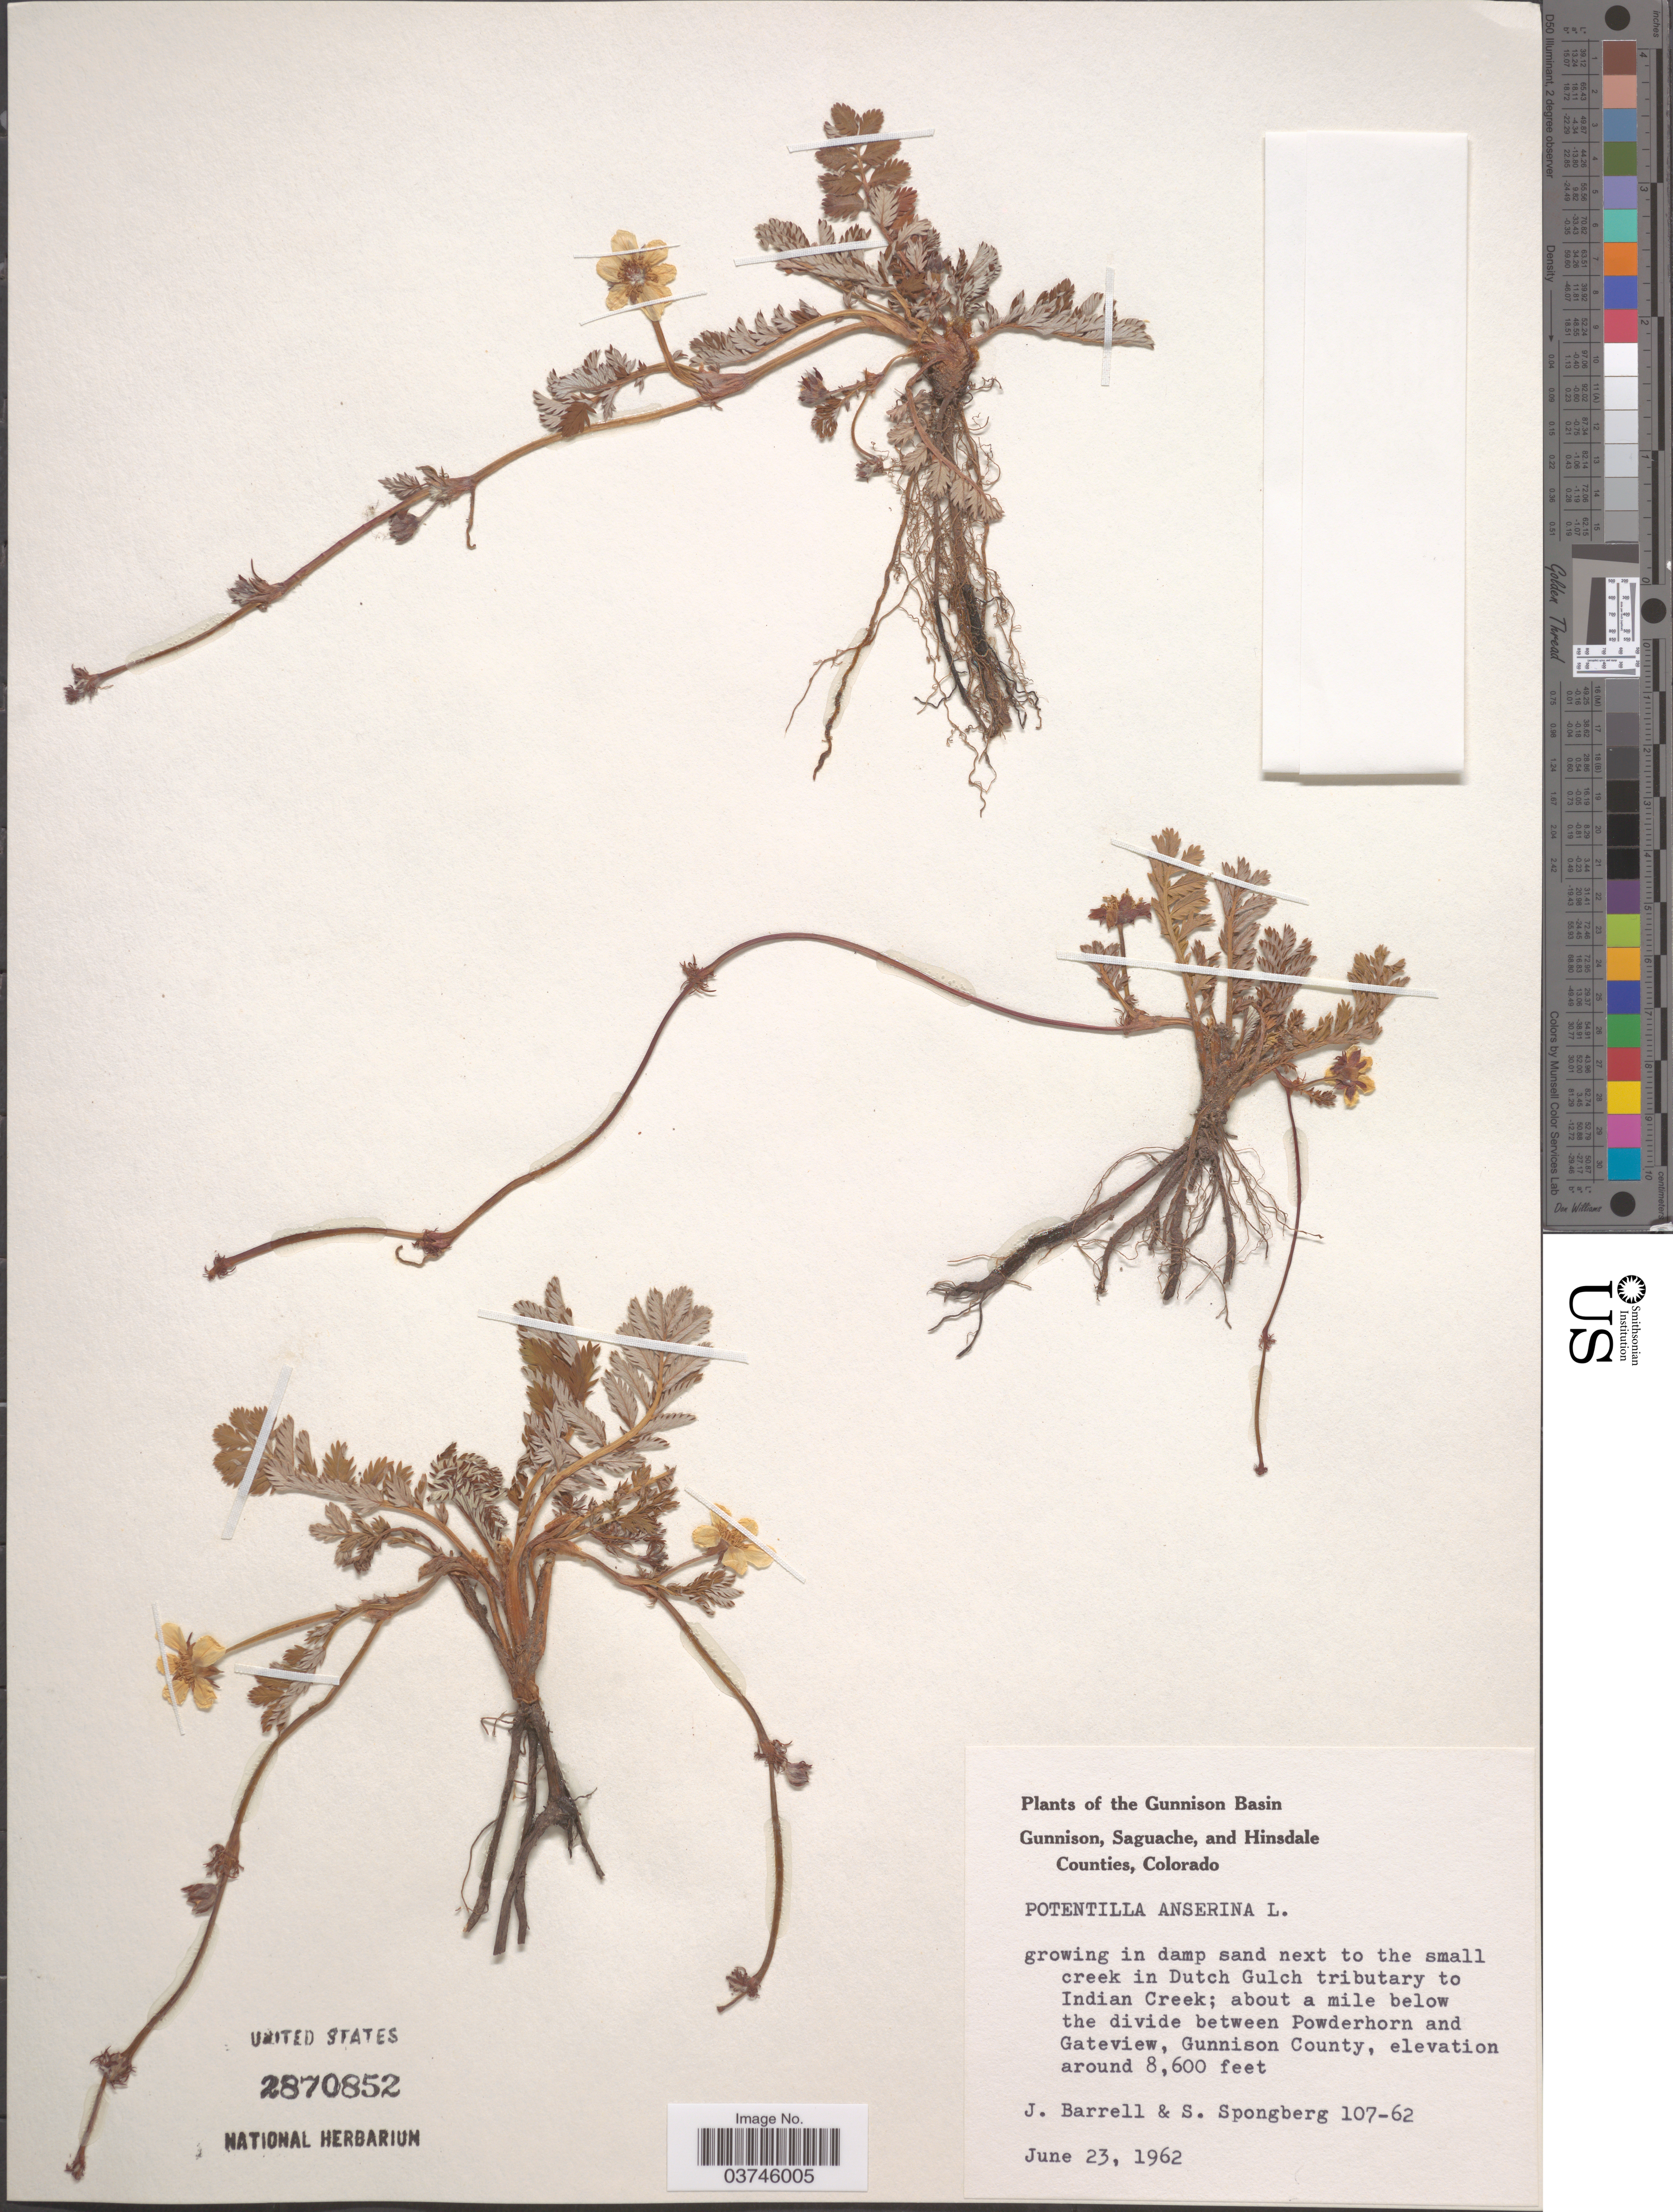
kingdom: Plantae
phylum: Tracheophyta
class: Magnoliopsida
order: Rosales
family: Rosaceae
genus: Argentina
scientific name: Argentina anserina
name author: (L.) Rydb.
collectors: J. Barrell & S. A.Spongberg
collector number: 107-62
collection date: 1962-06-23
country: United States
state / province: Colorado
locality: The Gunnison Basin. Dutch Gulch tributary to Indian Creek; about a mile below the divide between Powderhorn and Gateview, Gunnison County.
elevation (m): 2621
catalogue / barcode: US 2870852